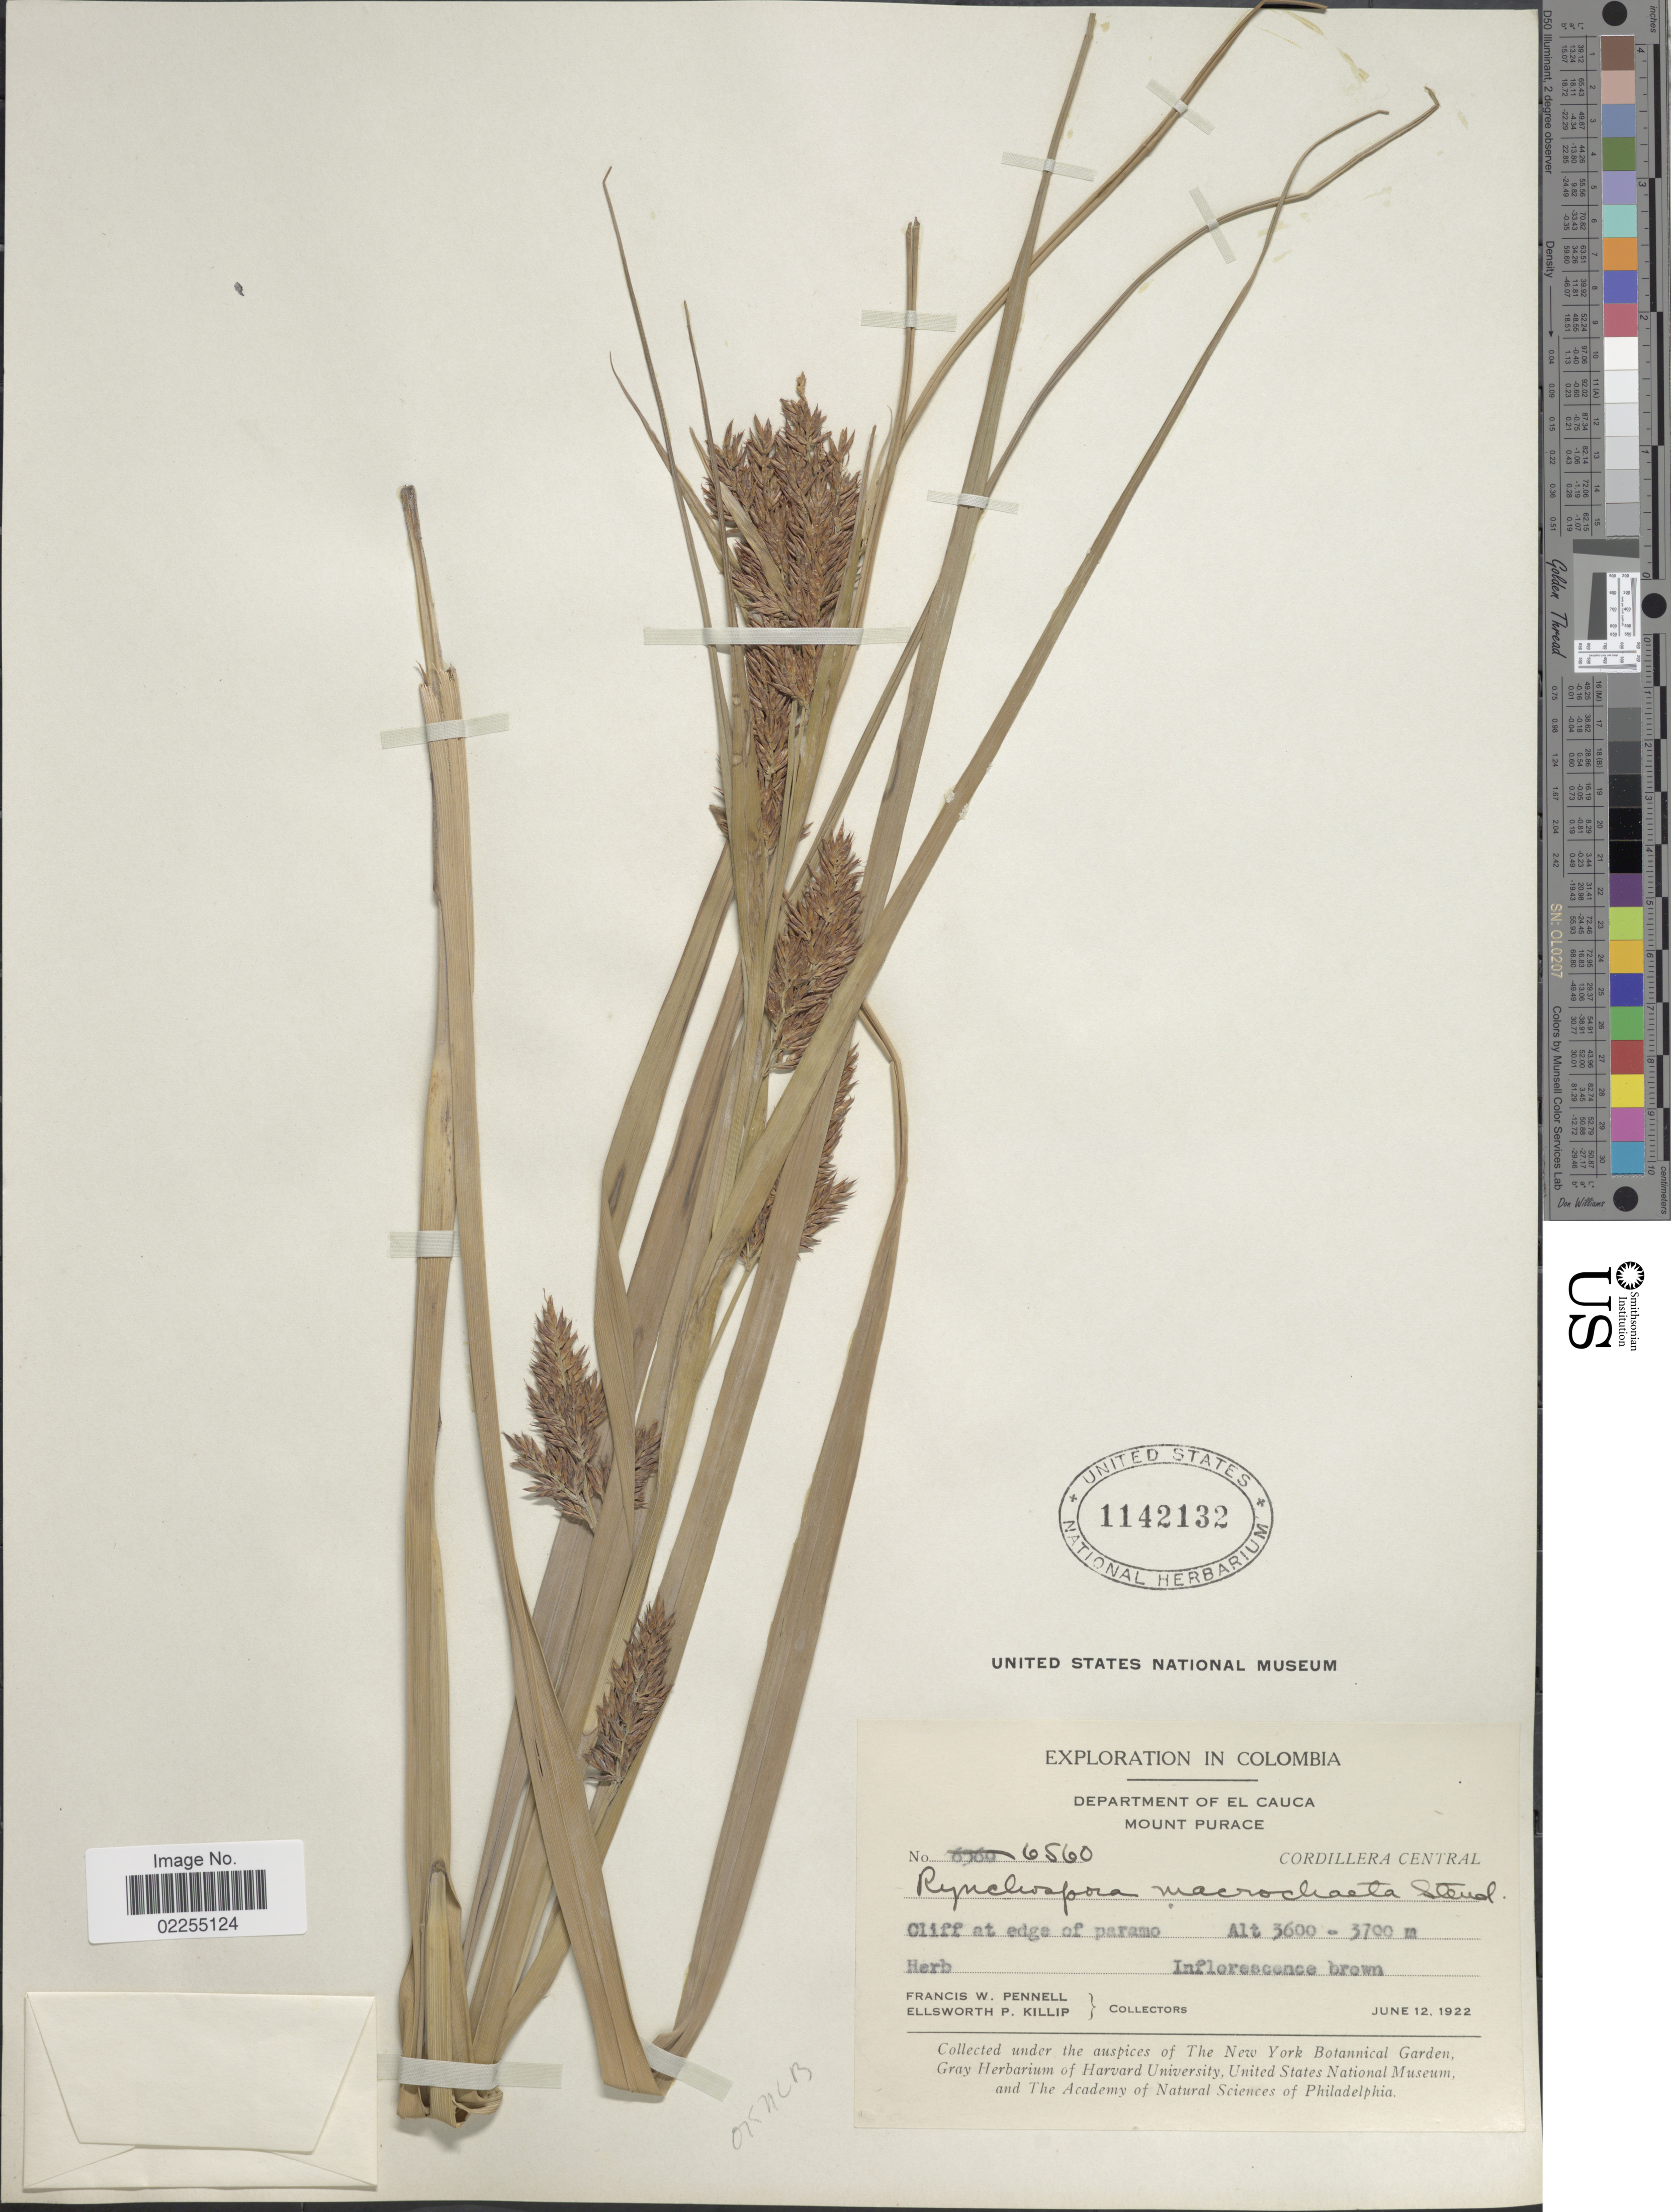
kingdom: Plantae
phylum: Tracheophyta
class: Liliopsida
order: Poales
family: Cyperaceae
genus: Rhynchospora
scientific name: Rhynchospora macrochaeta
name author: Steud. ex Boeckeler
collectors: F. W. Pennell & E. P. Killip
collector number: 6560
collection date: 1922-06-12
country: Colombia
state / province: Valle del Cauca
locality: Department of El Cauca, Mounta Purace, Cordillera Central, cliff at edge of paramo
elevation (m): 3600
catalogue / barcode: US 1142132